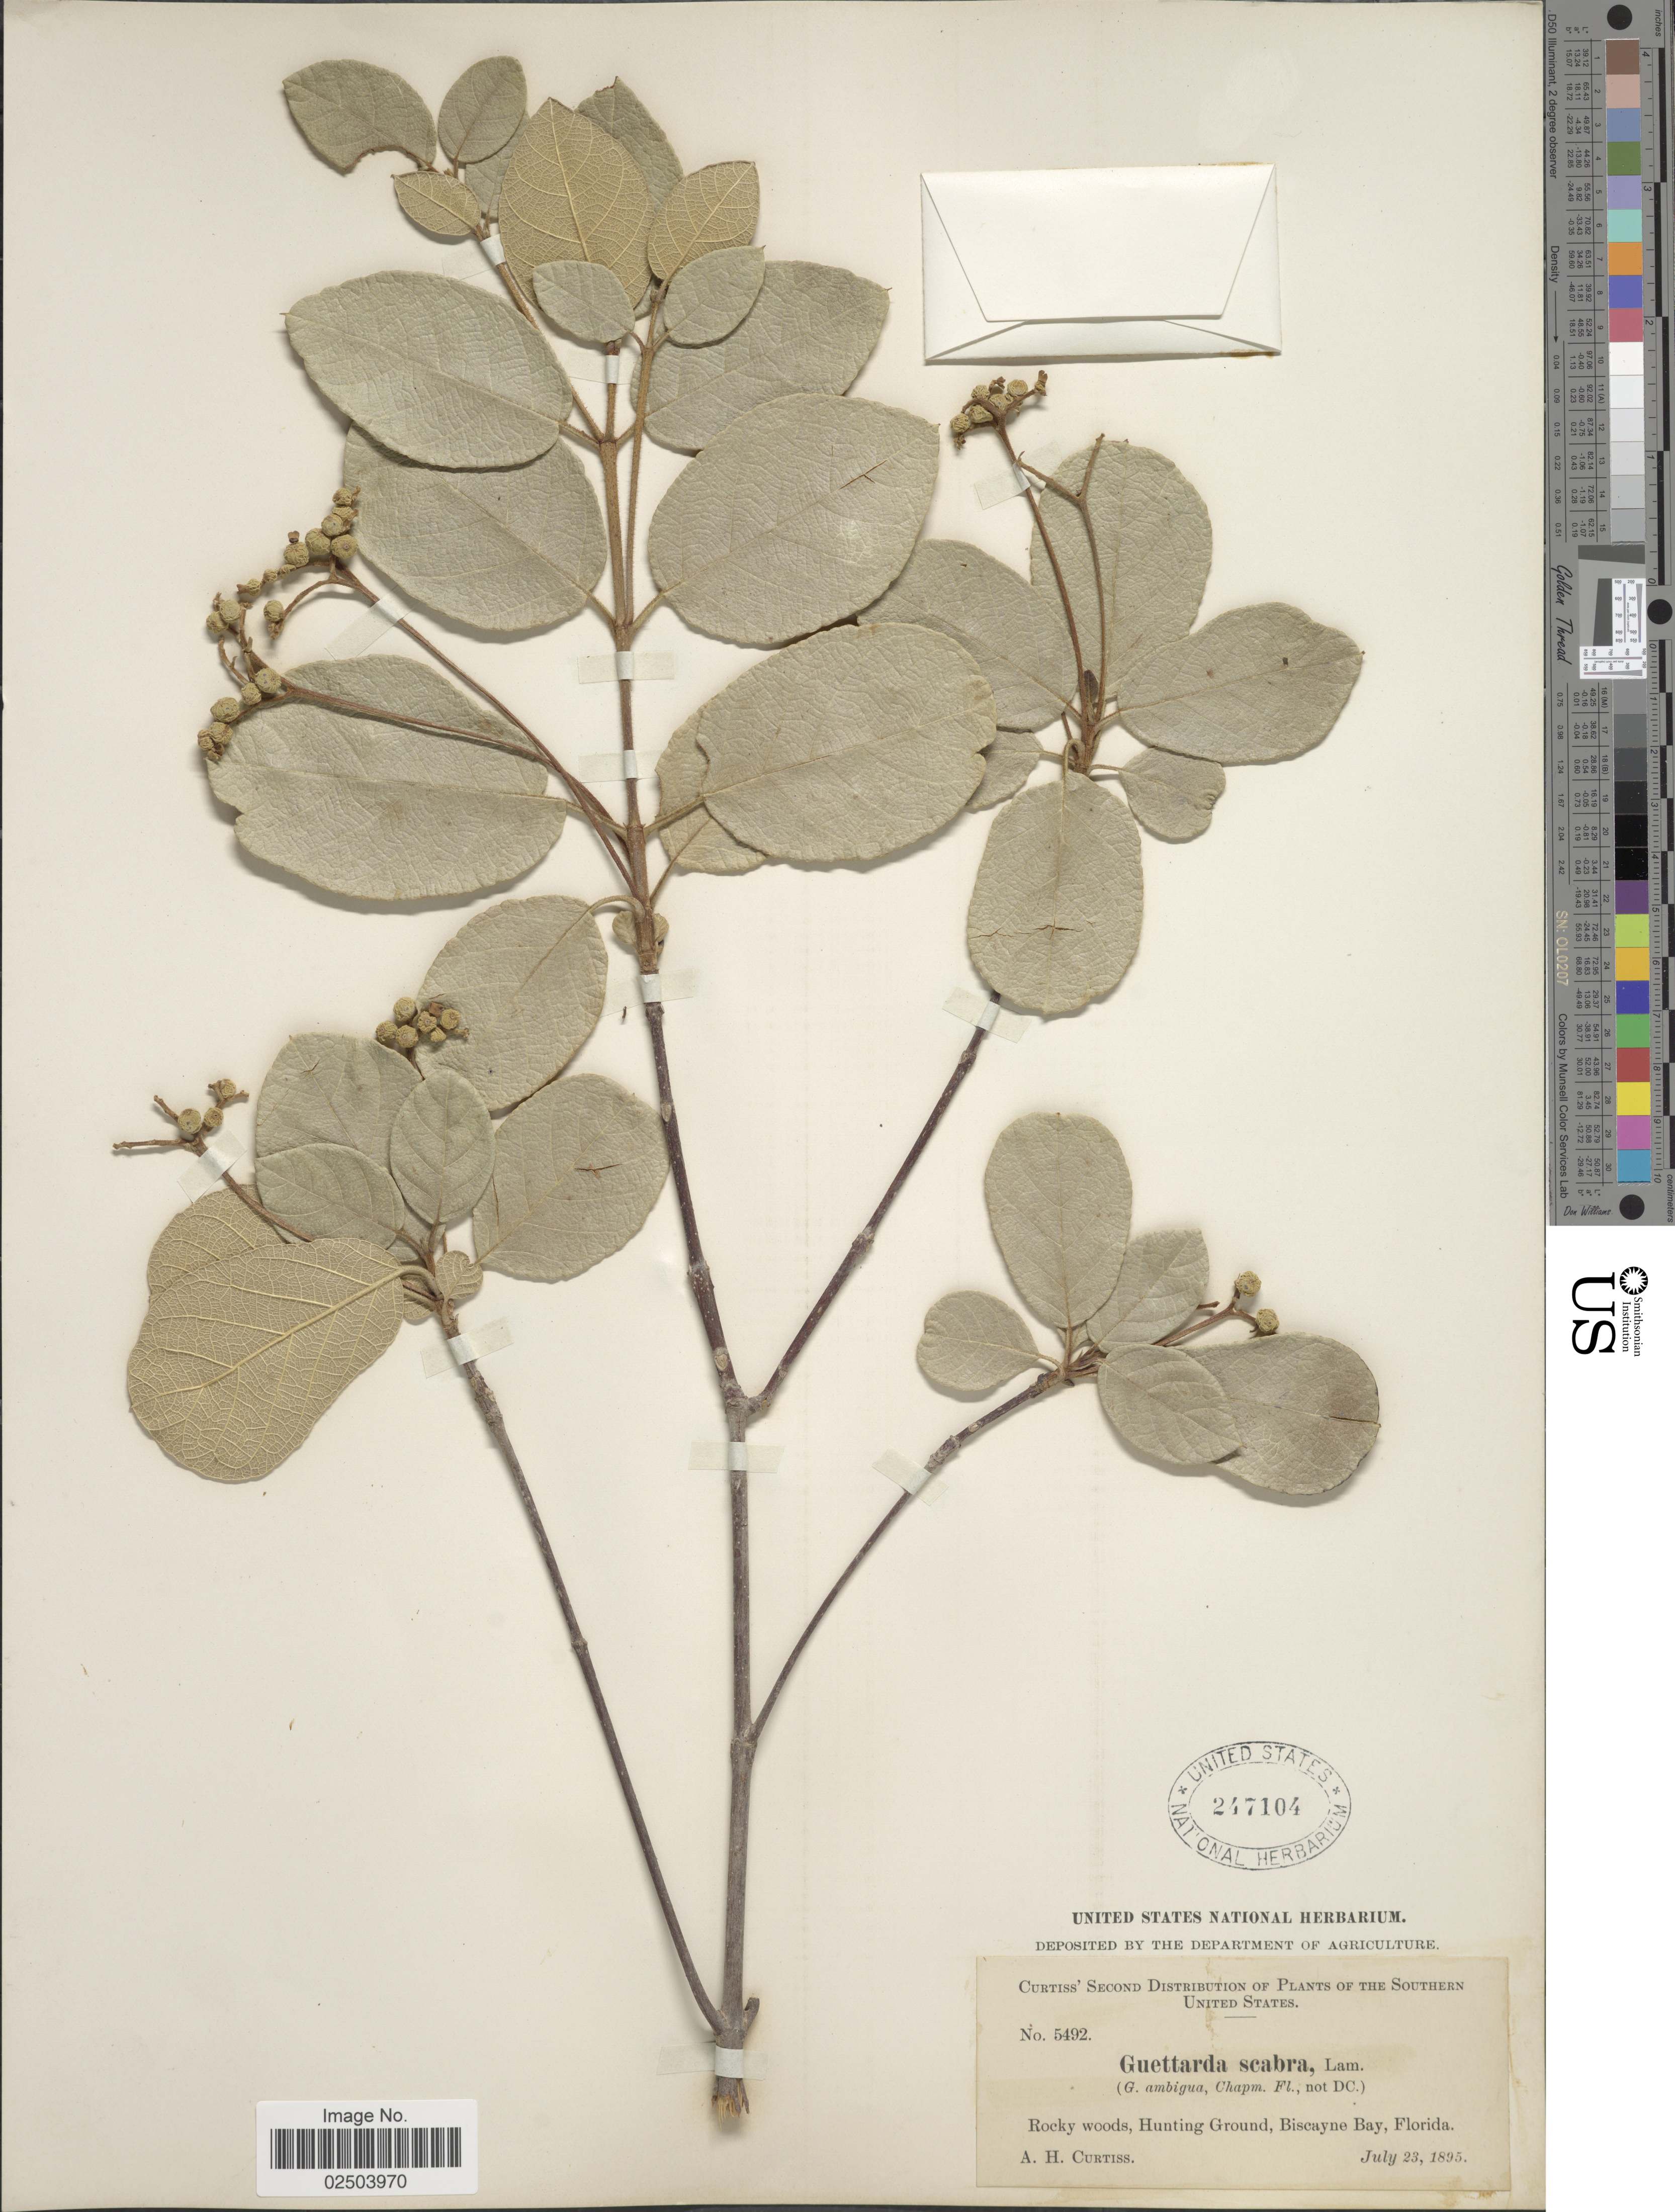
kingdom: Plantae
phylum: Tracheophyta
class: Magnoliopsida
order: Gentianales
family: Rubiaceae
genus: Guettarda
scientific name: Guettarda scabra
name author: (L.) Vent.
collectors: A. H. Curtiss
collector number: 5492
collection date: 1895-07-23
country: United States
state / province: Florida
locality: Rocky woods, Hunting Ground, Biscayne Bay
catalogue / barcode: US 247104